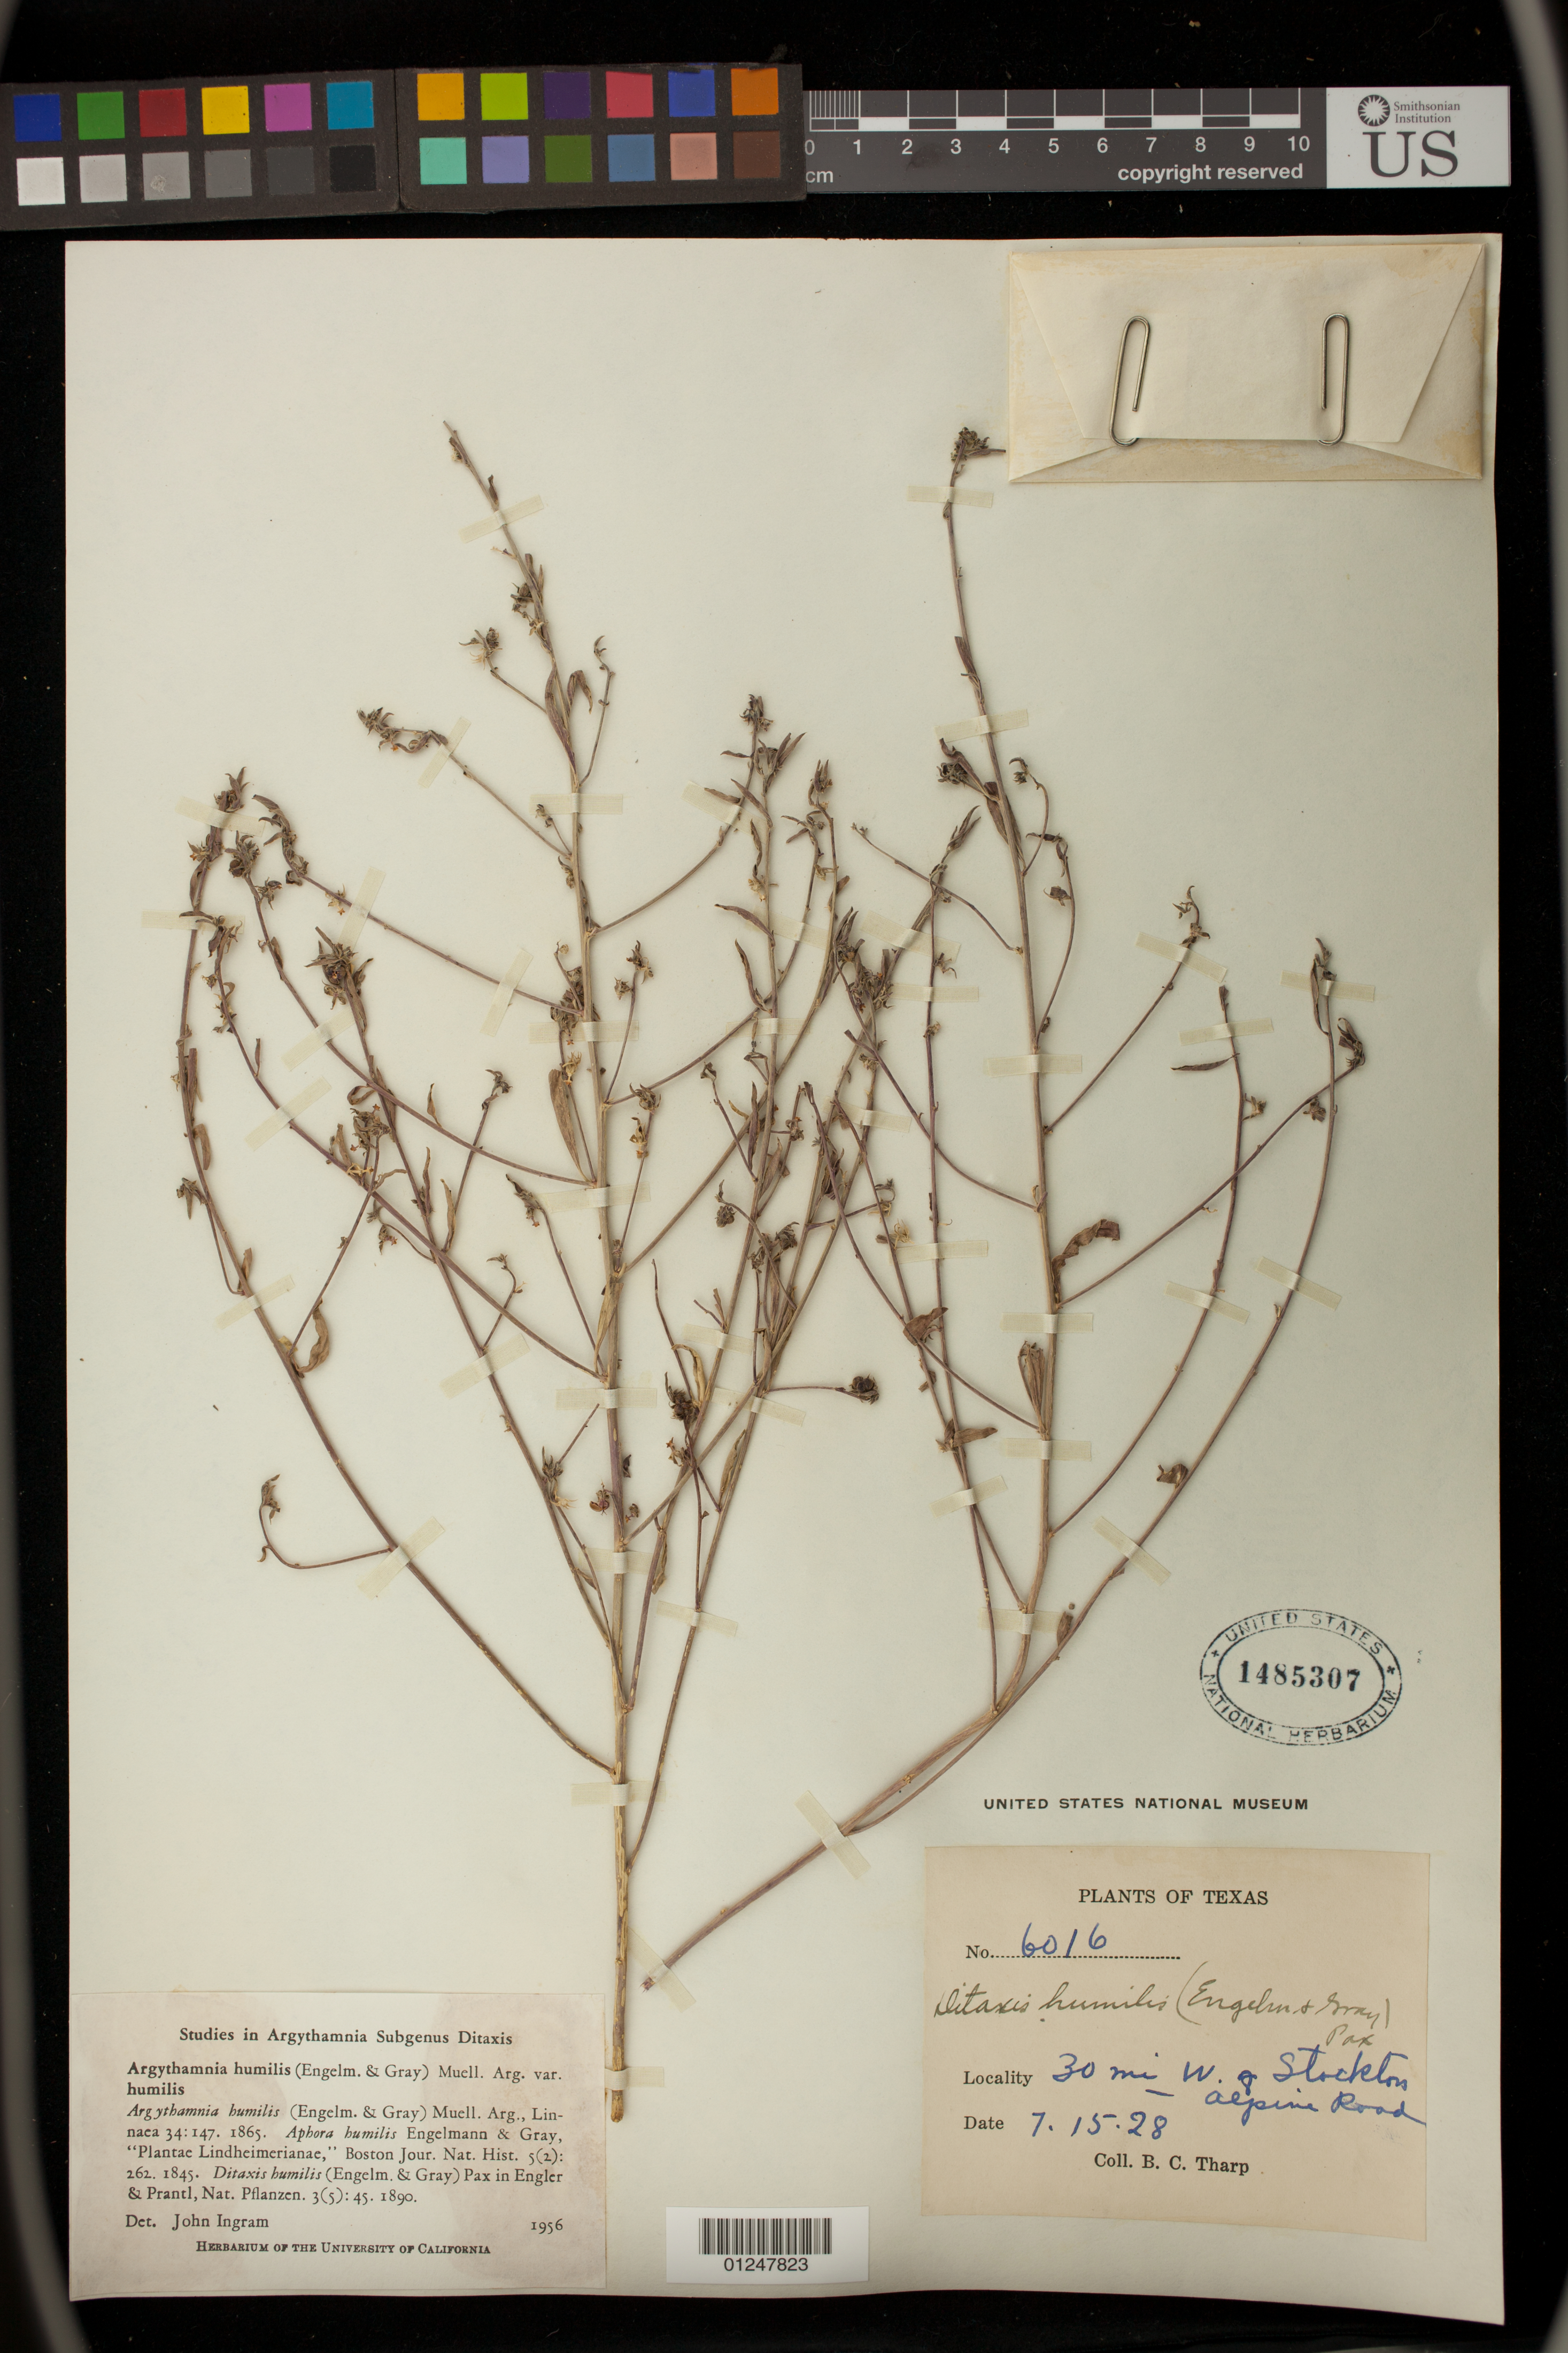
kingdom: Plantae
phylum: Tracheophyta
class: Magnoliopsida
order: Malpighiales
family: Euphorbiaceae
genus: Argythamnia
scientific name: Argythamnia humilis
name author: (Engelm. & A. Gray) Müll. Arg.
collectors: B. C. Tharp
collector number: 6016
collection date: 1928-07-15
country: United States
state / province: Texas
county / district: Pecos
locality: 30 miles w. of Stockton -Alpine Road.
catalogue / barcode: US 1485307